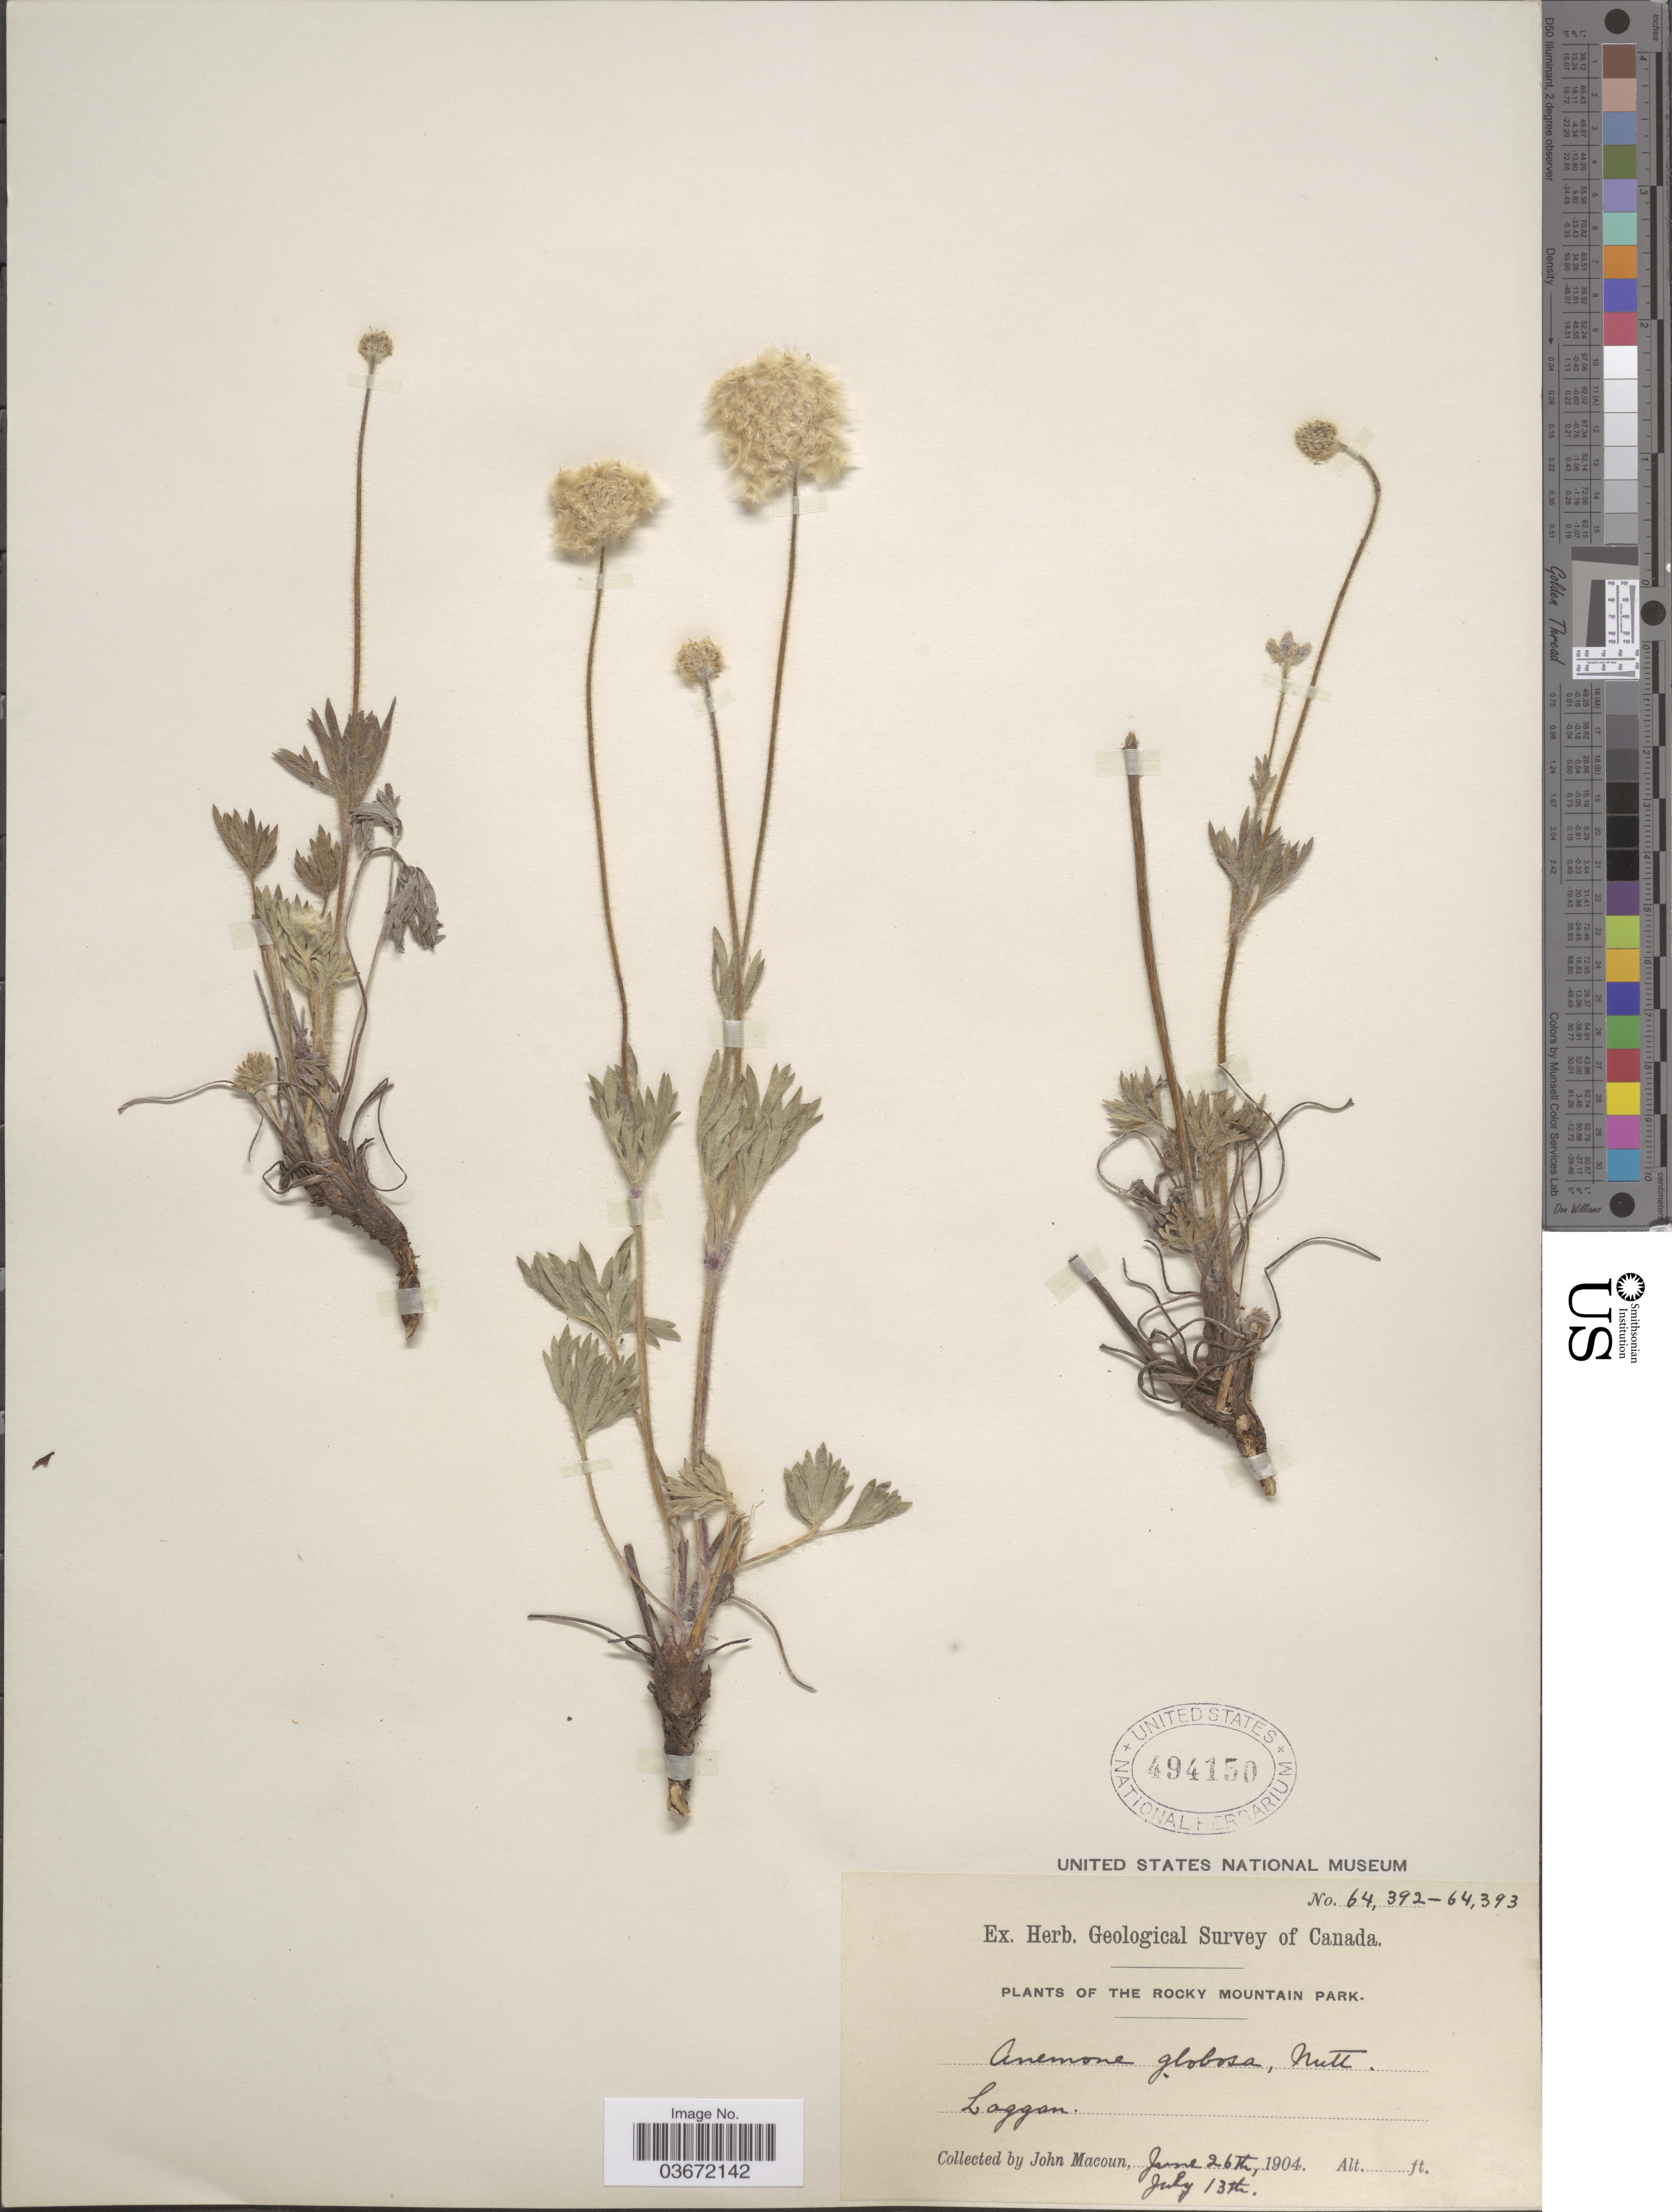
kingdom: Plantae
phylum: Tracheophyta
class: Magnoliopsida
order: Ranunculales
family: Ranunculaceae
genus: Anemone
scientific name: Anemone multifida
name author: Poir.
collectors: J. Macoun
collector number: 64392/64393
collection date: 1904-06-26/1904-07-13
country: Canada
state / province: Alberta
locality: The Rocky Mountain Park. Laggan.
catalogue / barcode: US 494150